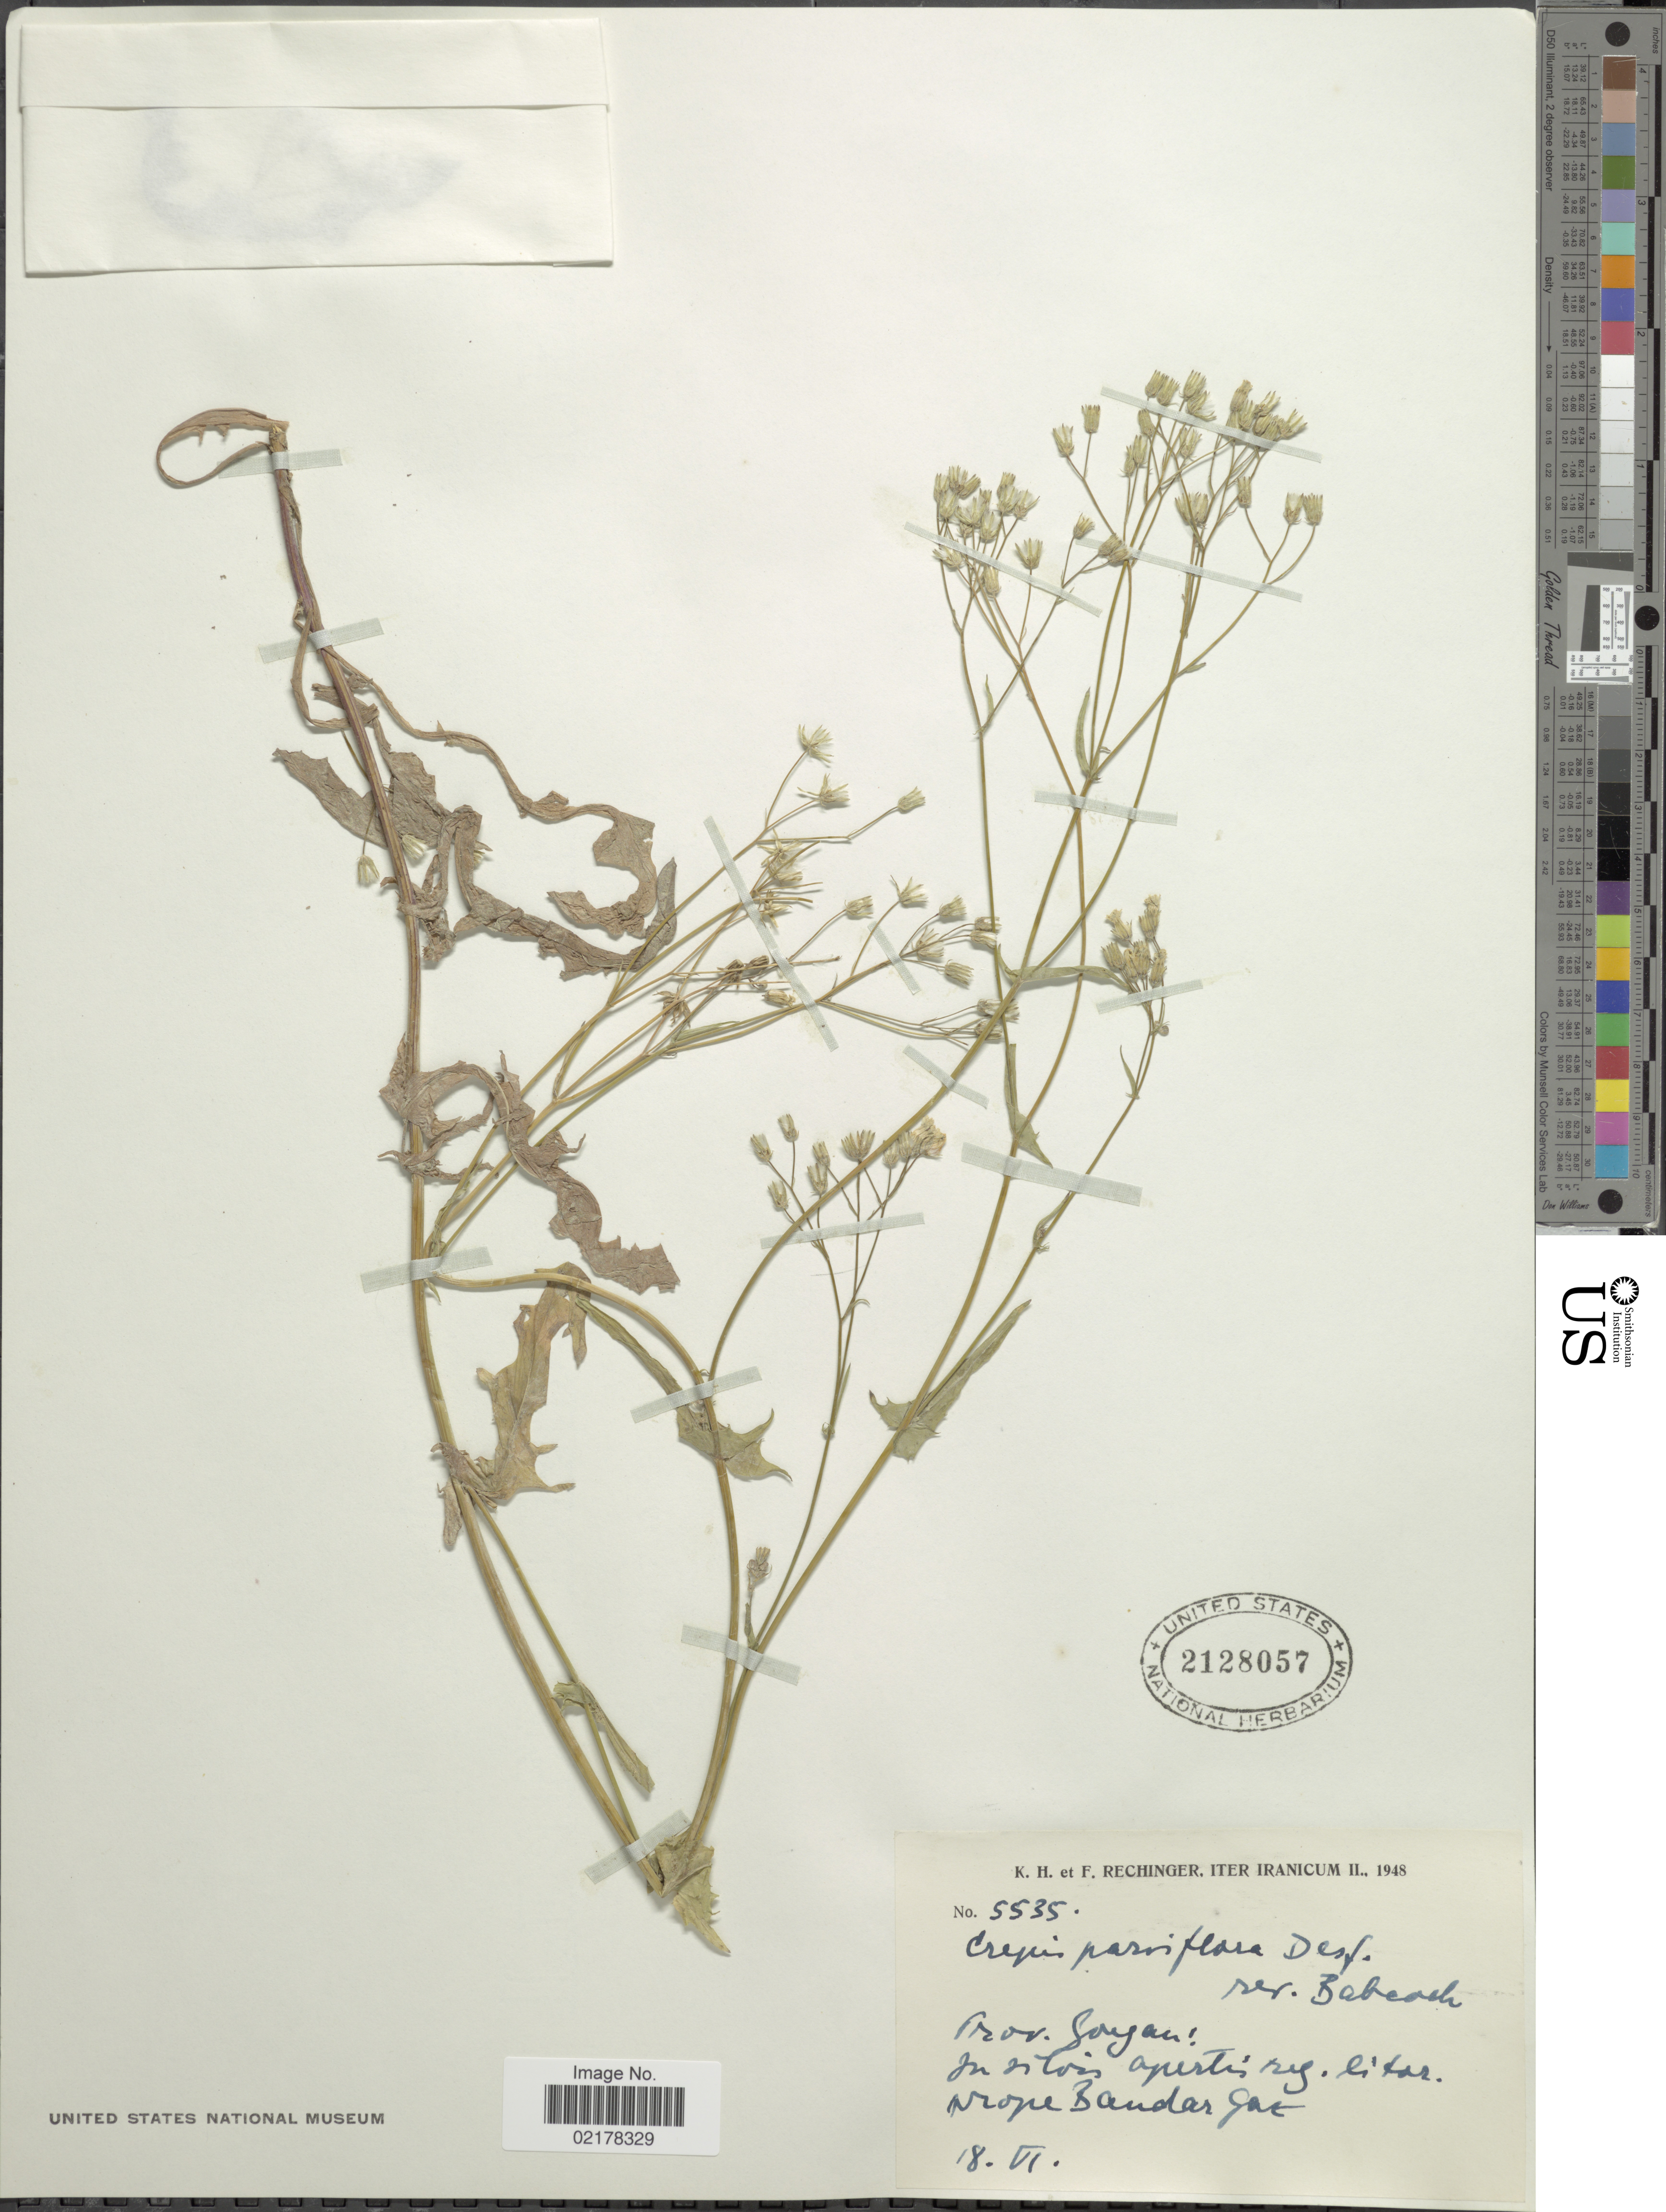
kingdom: Plantae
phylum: Tracheophyta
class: Magnoliopsida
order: Asterales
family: Asteraceae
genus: Crepis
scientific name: Crepis virens subsp. parviflora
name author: Arcang.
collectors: K. H. Rechinger & F. Rechinger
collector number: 5535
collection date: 1948-06-18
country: Iran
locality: Prov. Gorgan: in silvis apertis reg. litar prope Bandar Gat [interpreted]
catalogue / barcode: US 2128057